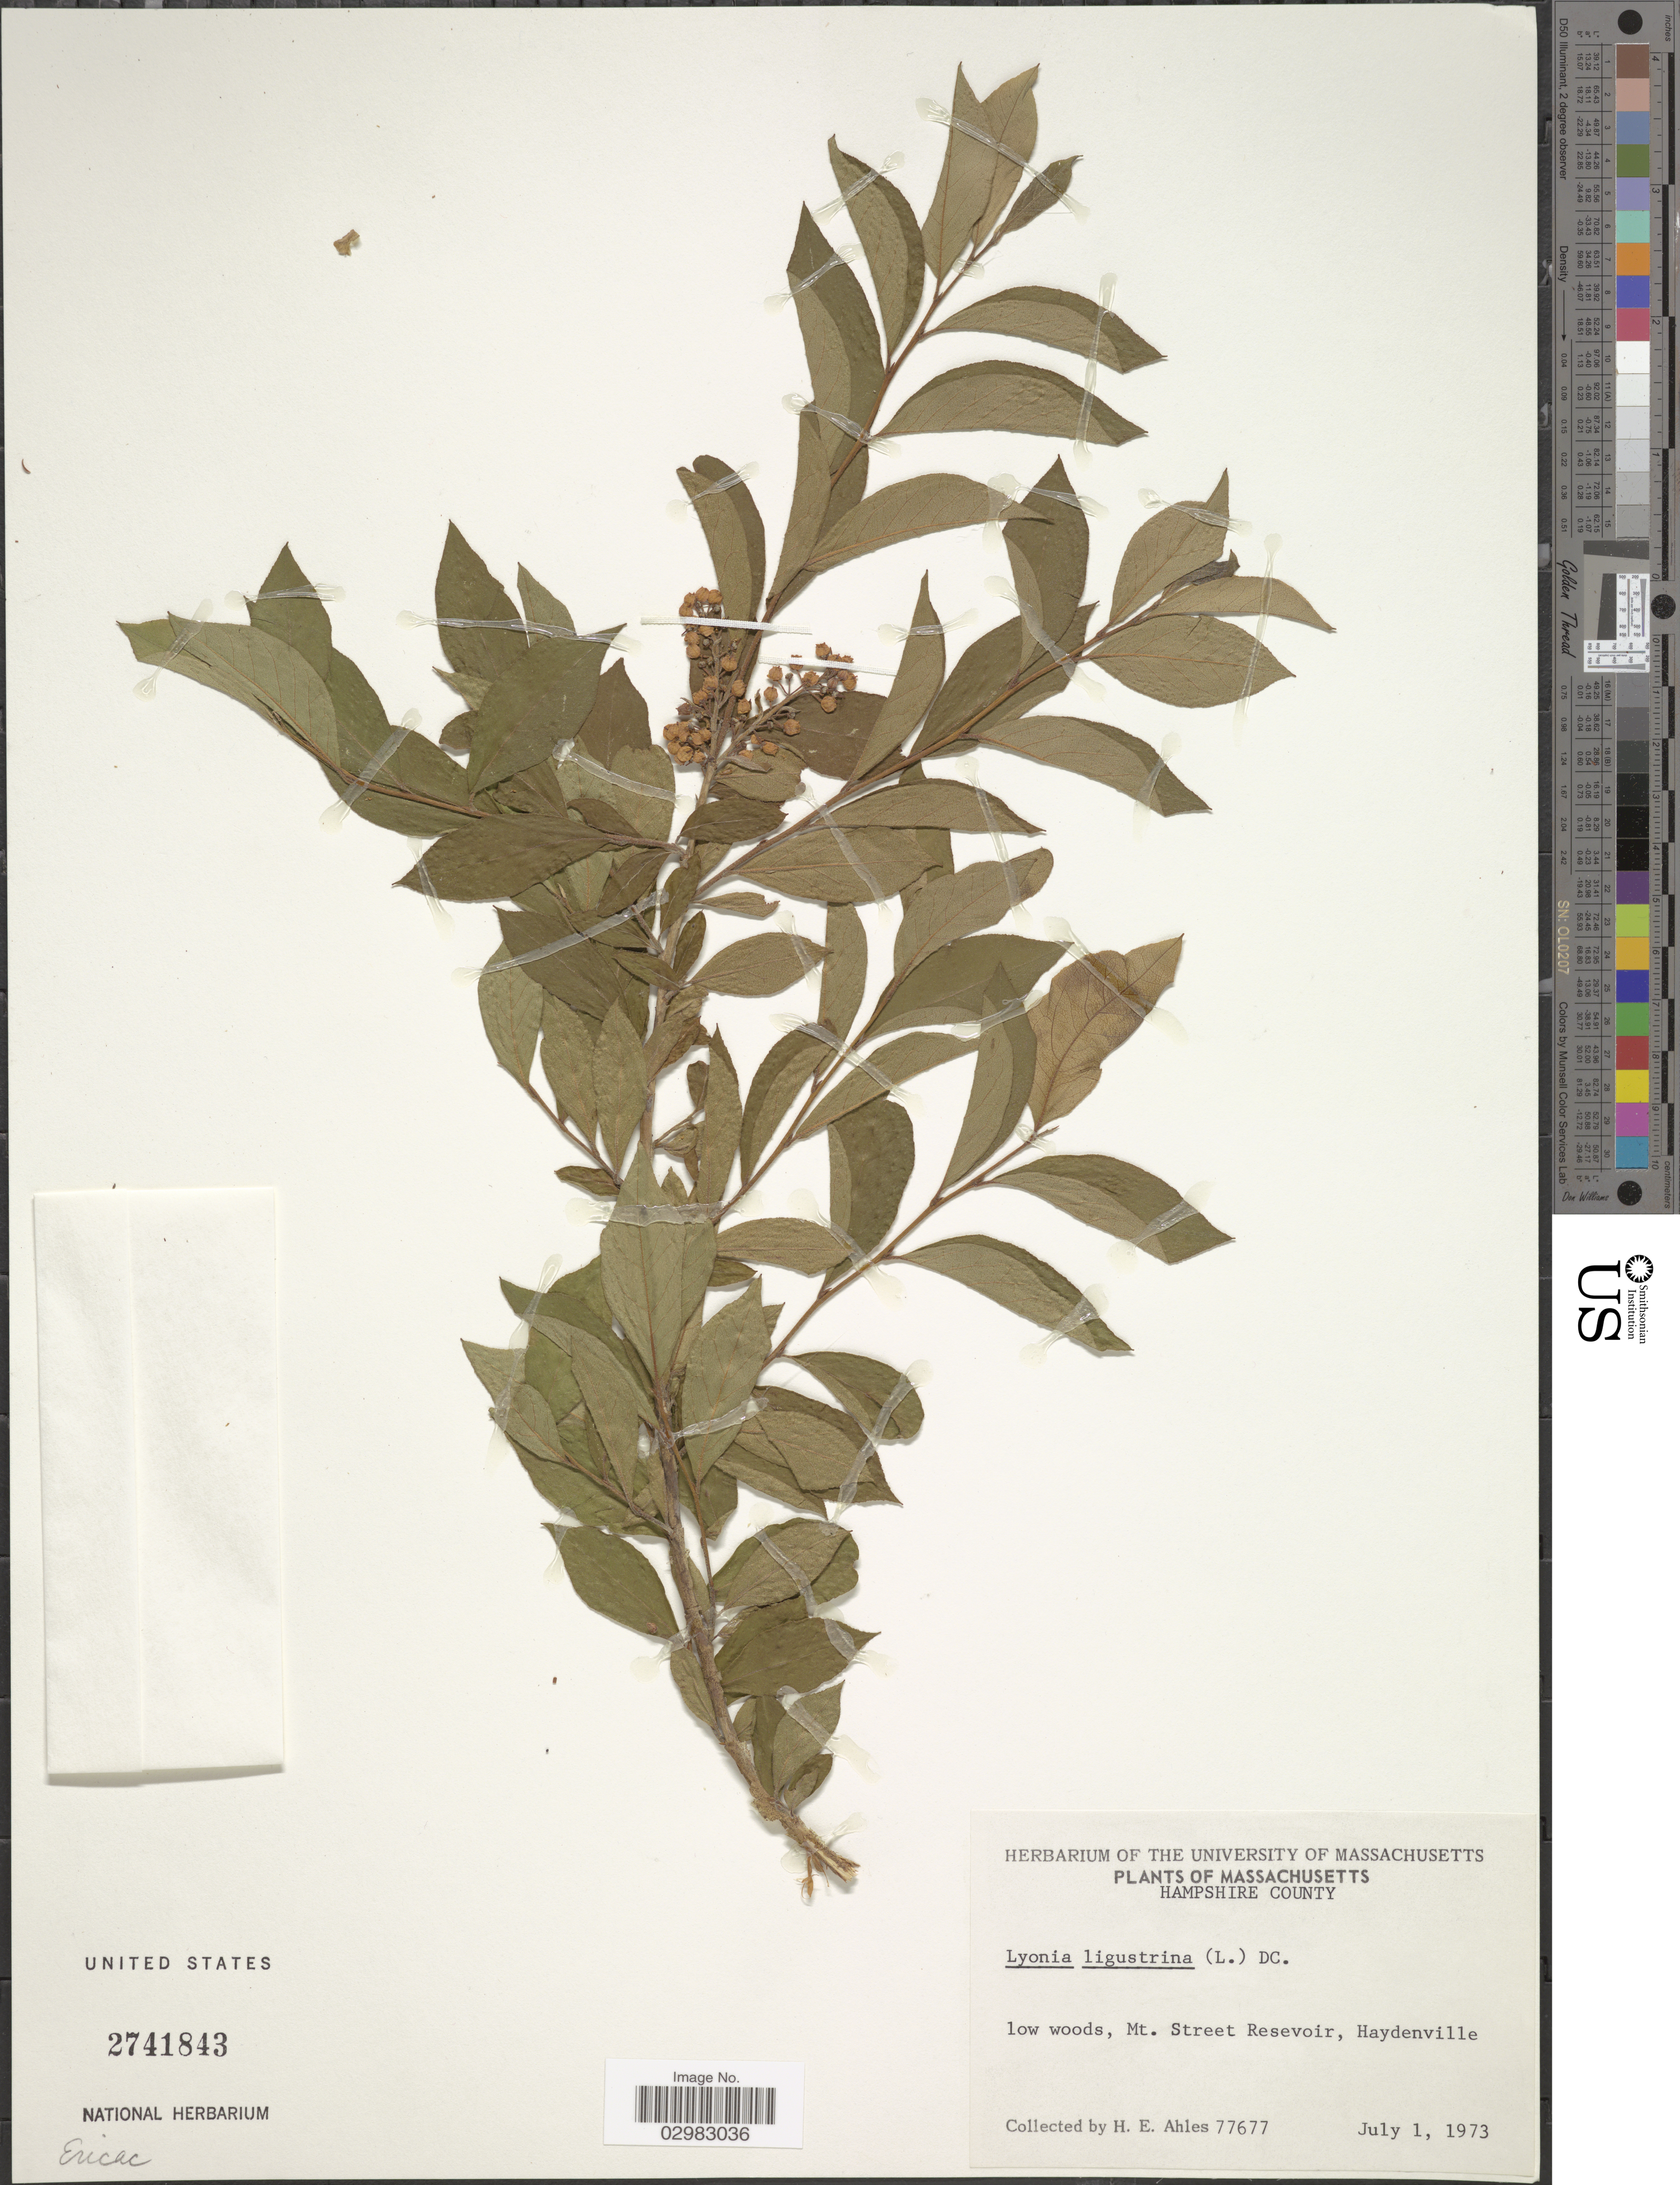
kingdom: Plantae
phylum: Tracheophyta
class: Magnoliopsida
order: Ericales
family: Ericaceae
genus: Lyonia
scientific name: Lyonia ligustrina var. ligustrina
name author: (L.) DC.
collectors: H. E. Ahles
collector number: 77677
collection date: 1973-07-01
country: United States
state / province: Massachusetts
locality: Hampshire County. Mt. Street Reservoir, Haydenville.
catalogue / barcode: US 2741843